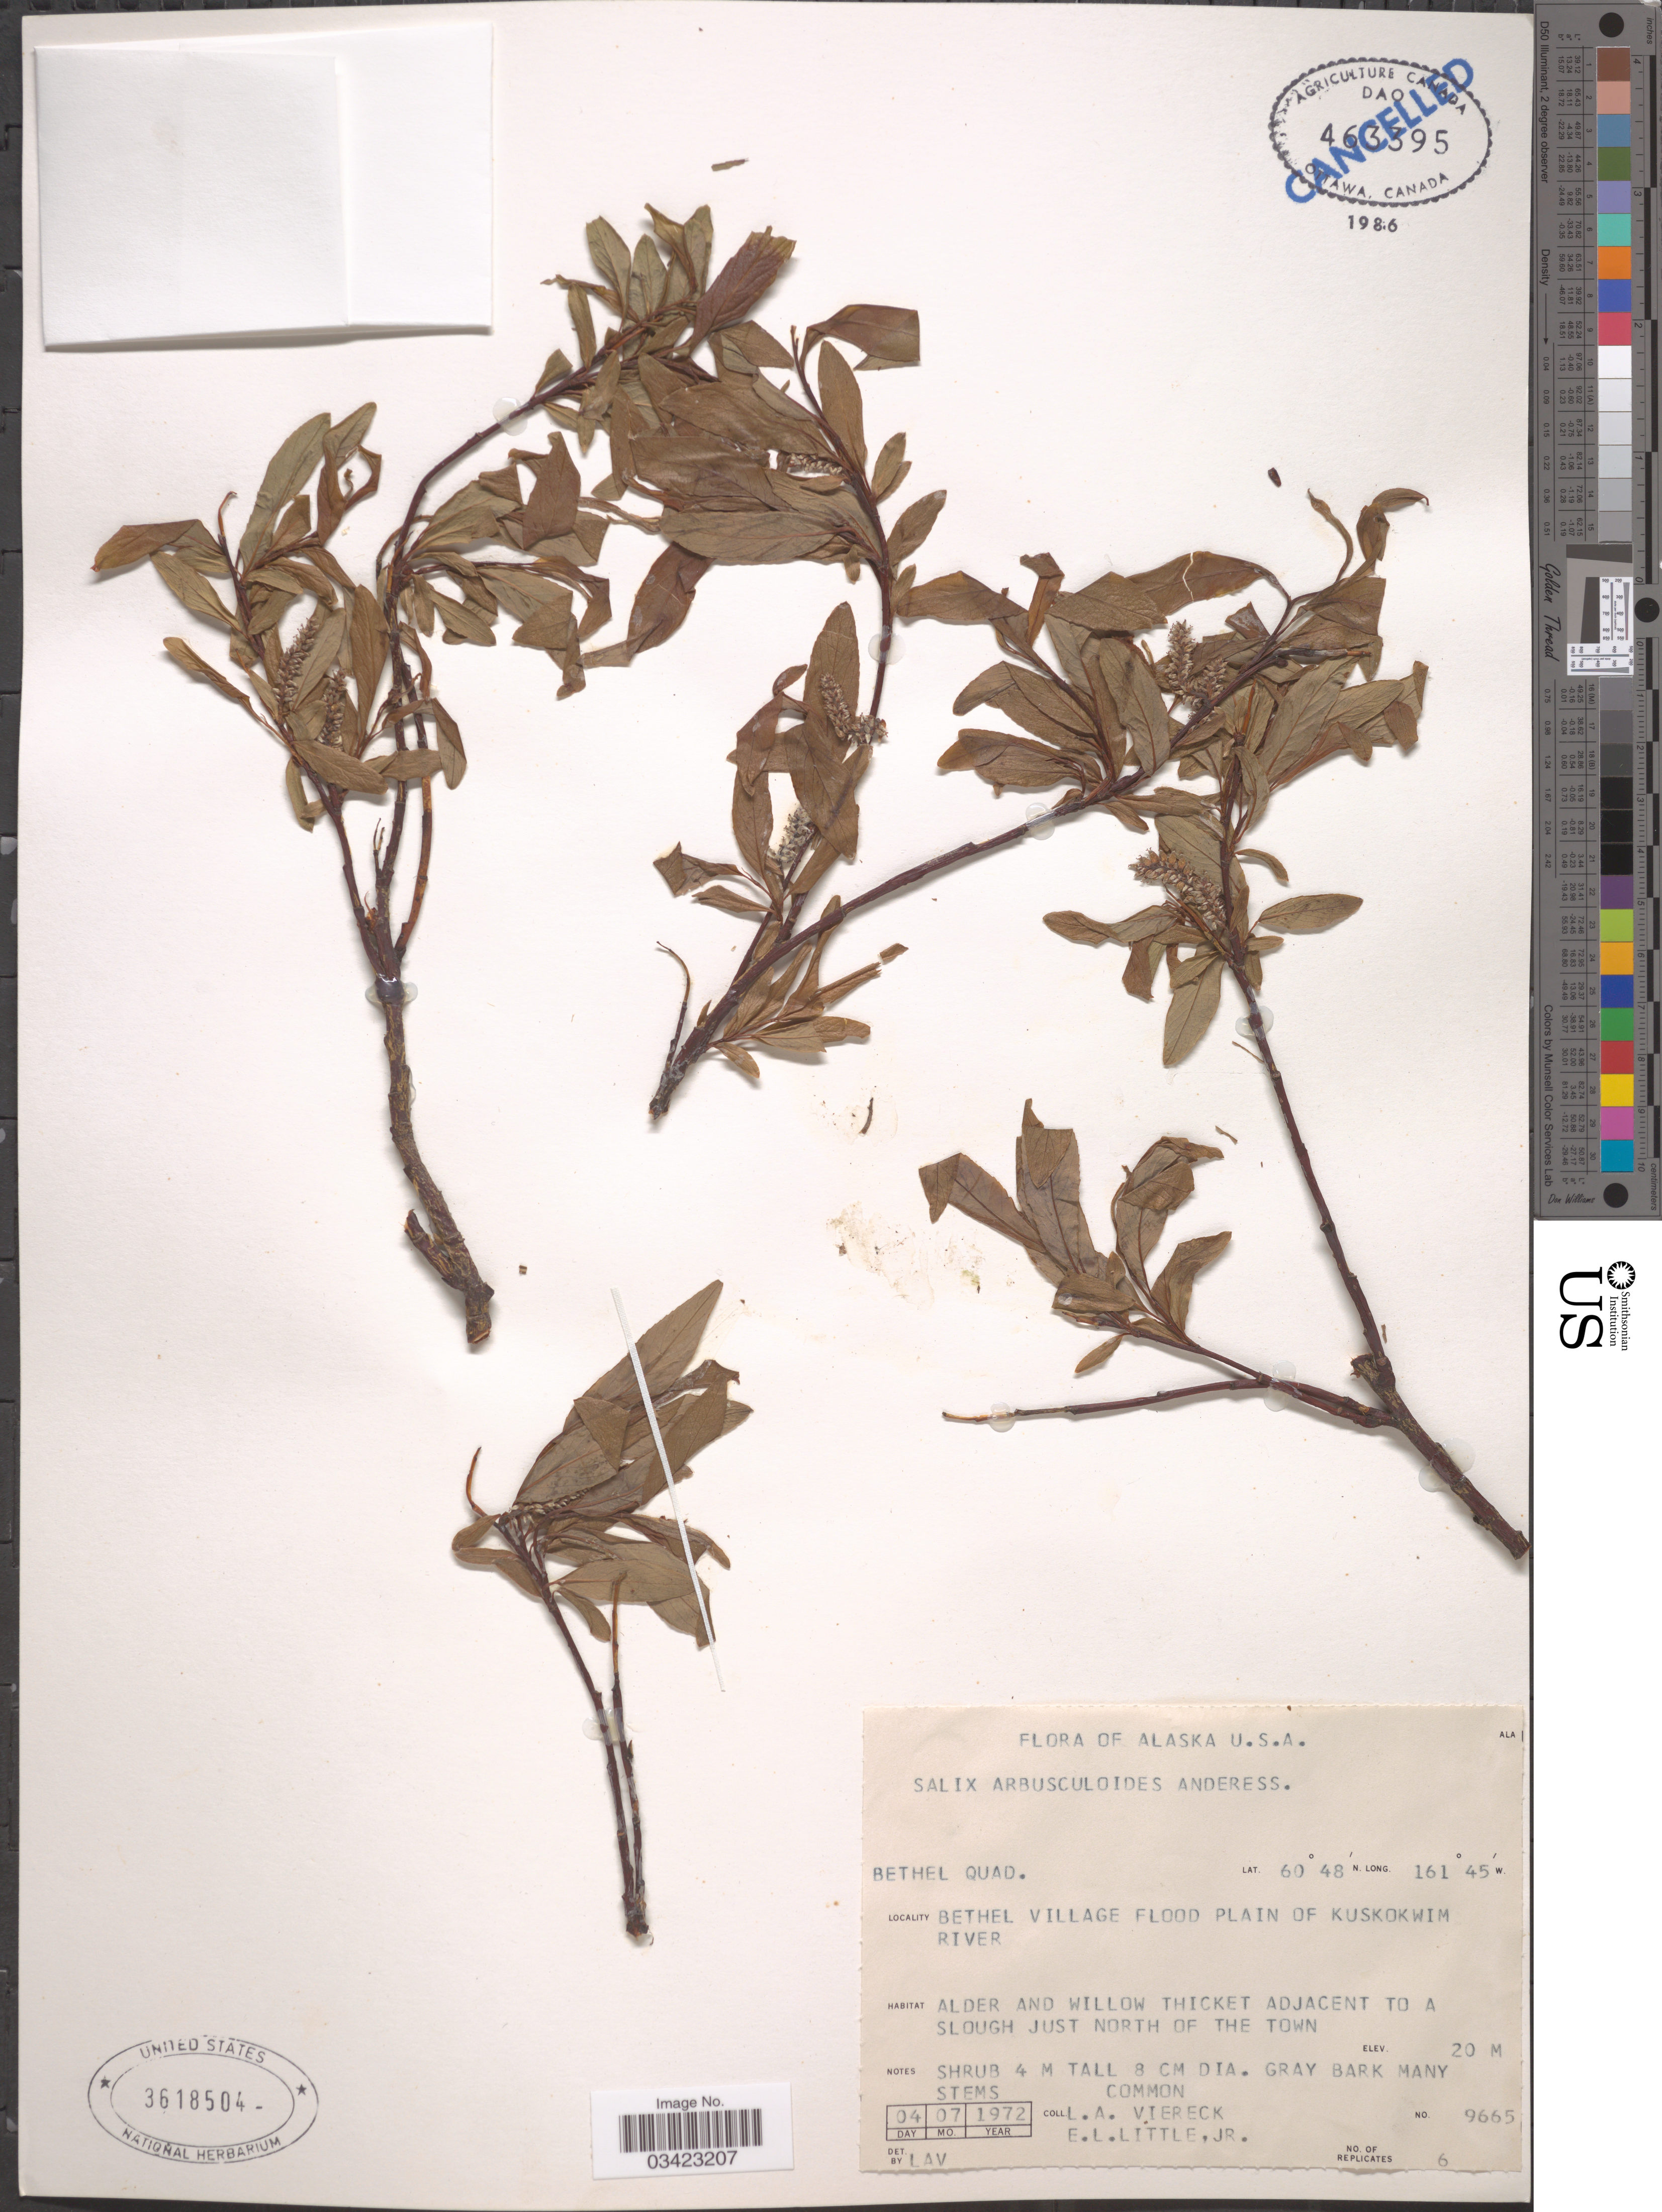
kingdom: Plantae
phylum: Tracheophyta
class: Magnoliopsida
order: Malpighiales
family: Salicaceae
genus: Salix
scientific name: Salix arbusculoides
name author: Andersson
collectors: L. Viereck & E. L. Little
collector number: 9665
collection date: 1972-04-07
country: United States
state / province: Alaska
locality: U.S.A. Bethel Quad. Bethel Village flood plain of Kuskokwim River.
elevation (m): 20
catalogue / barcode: US 3618504